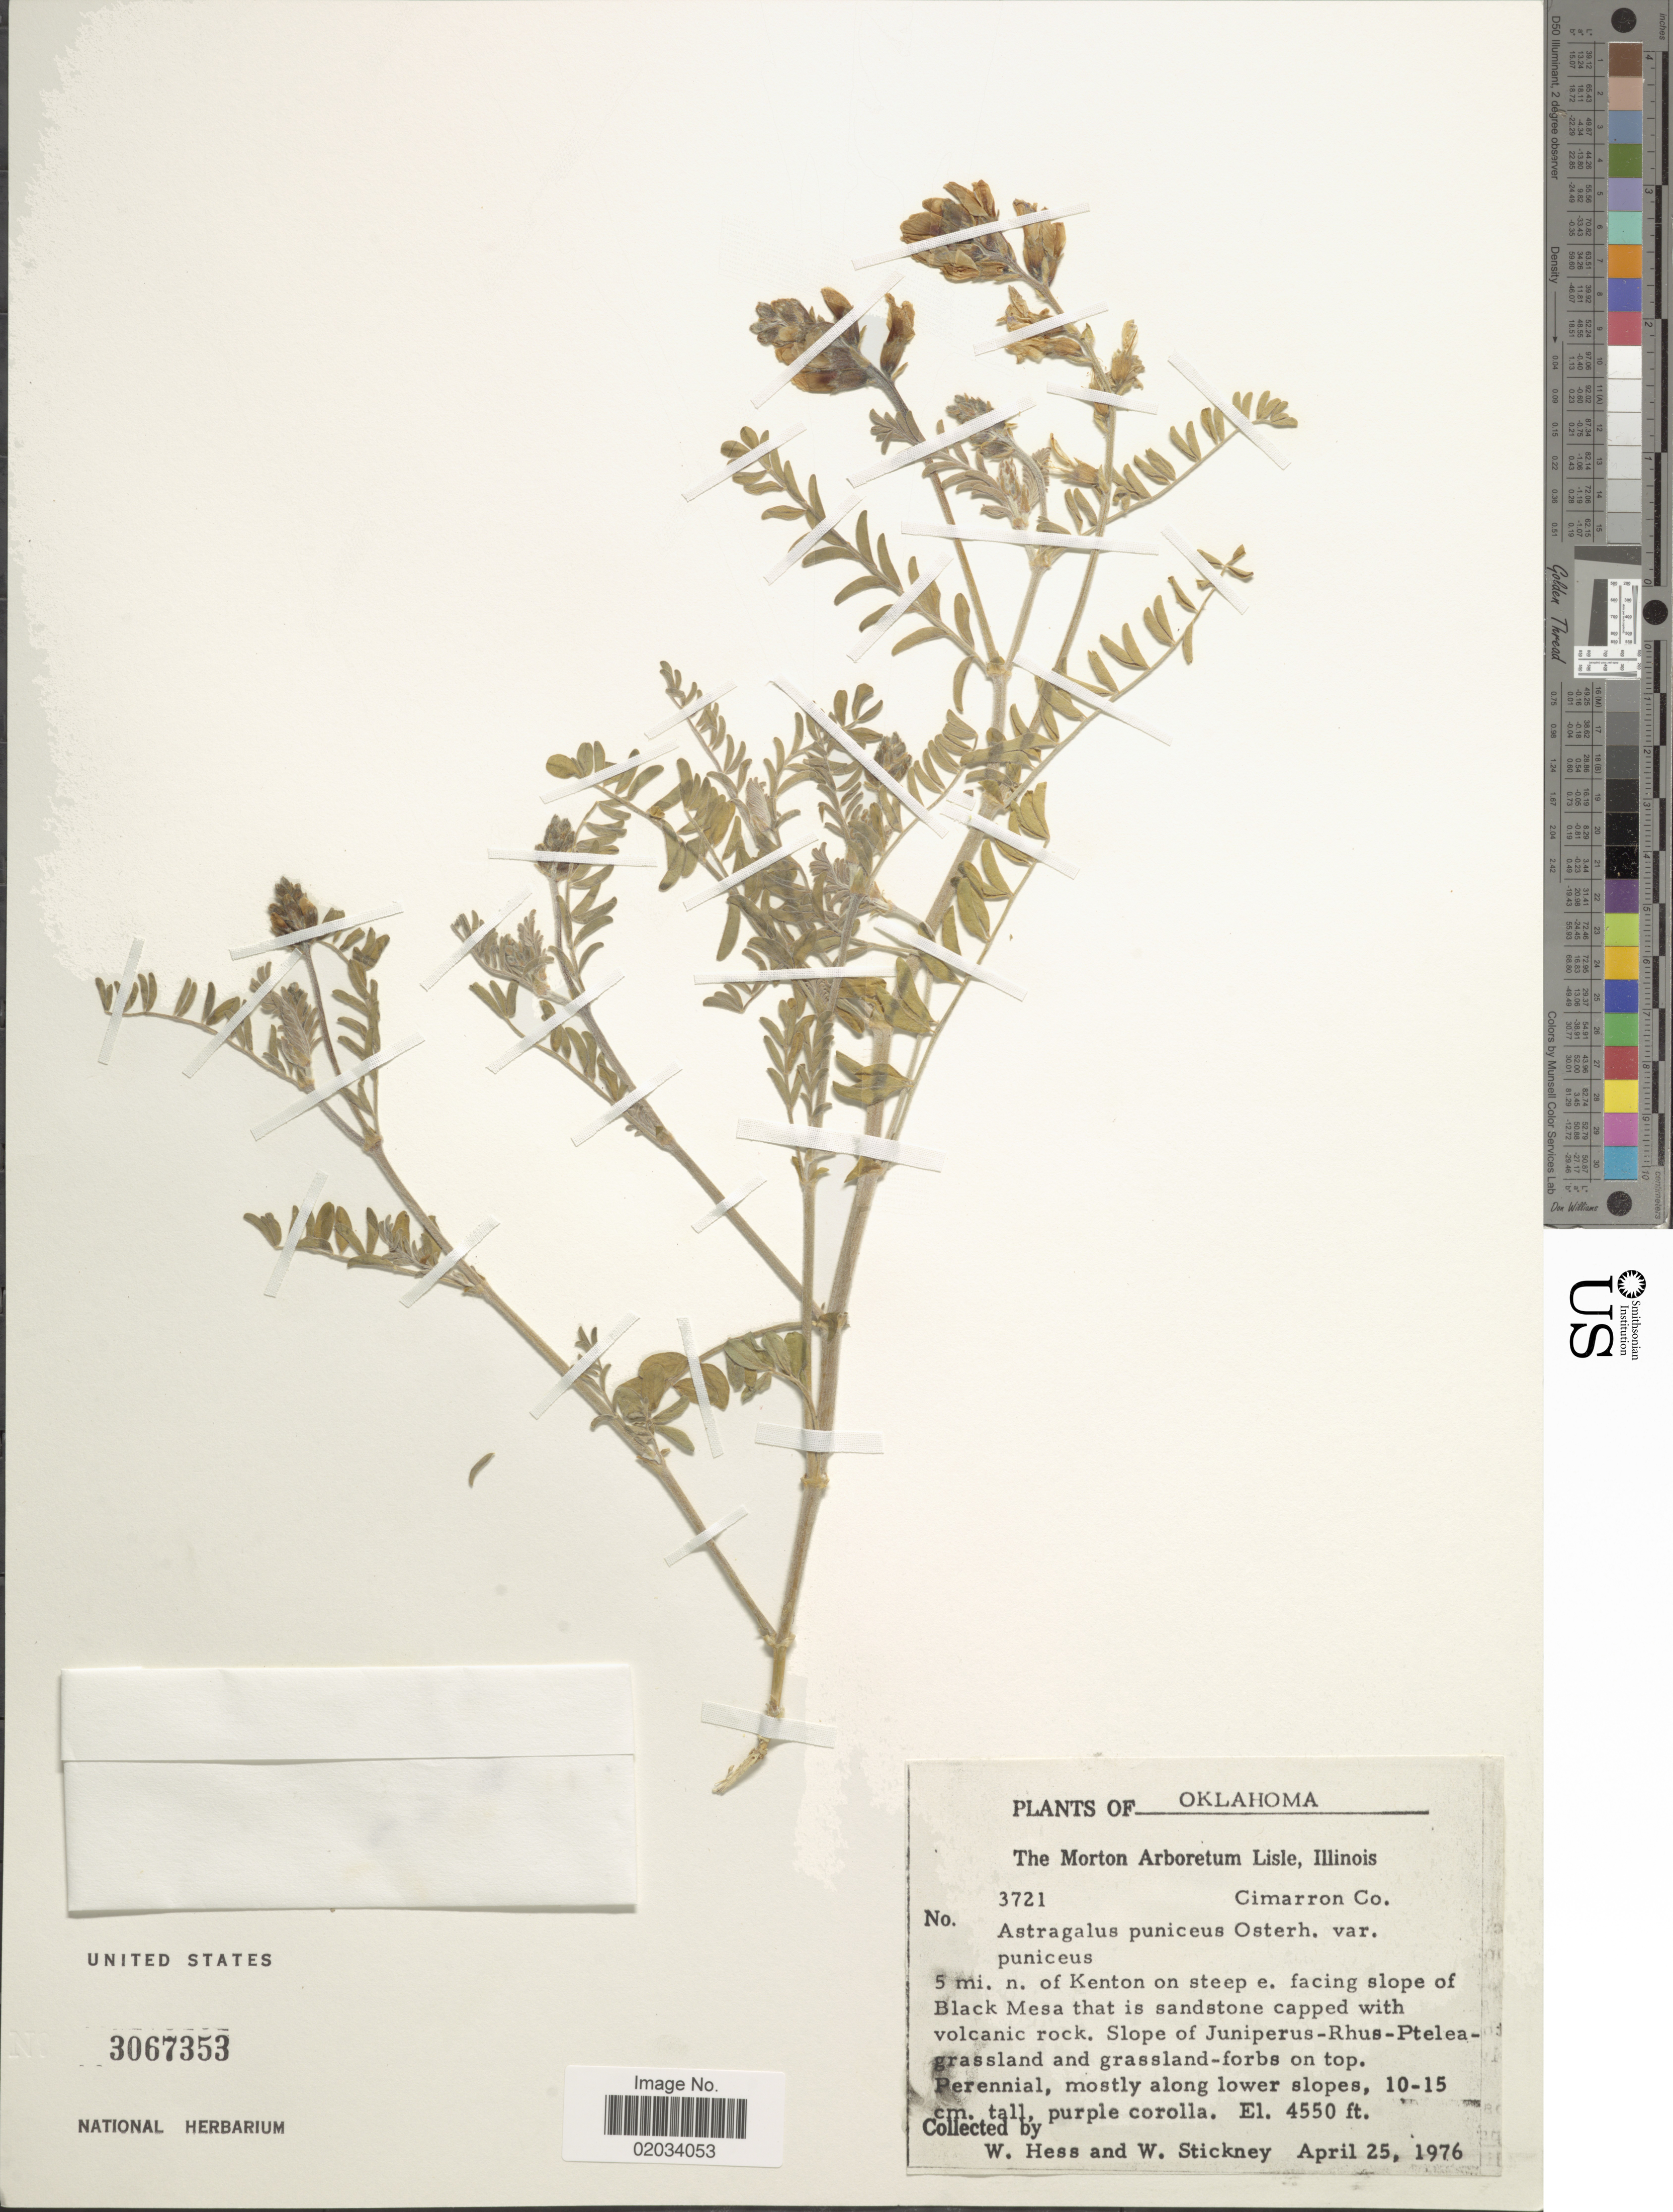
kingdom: Plantae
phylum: Tracheophyta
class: Magnoliopsida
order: Fabales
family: Fabaceae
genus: Astragalus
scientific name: Astragalus puniceus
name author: Osterh.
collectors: W. Hess & W. Stickney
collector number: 3721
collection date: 1976-04-25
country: United States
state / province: Oklahoma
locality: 5 mi. n. of Kenton on steep e. facing slope of Black Mesa that is sandstone capped with volcanic rock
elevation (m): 1387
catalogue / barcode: US 3067353